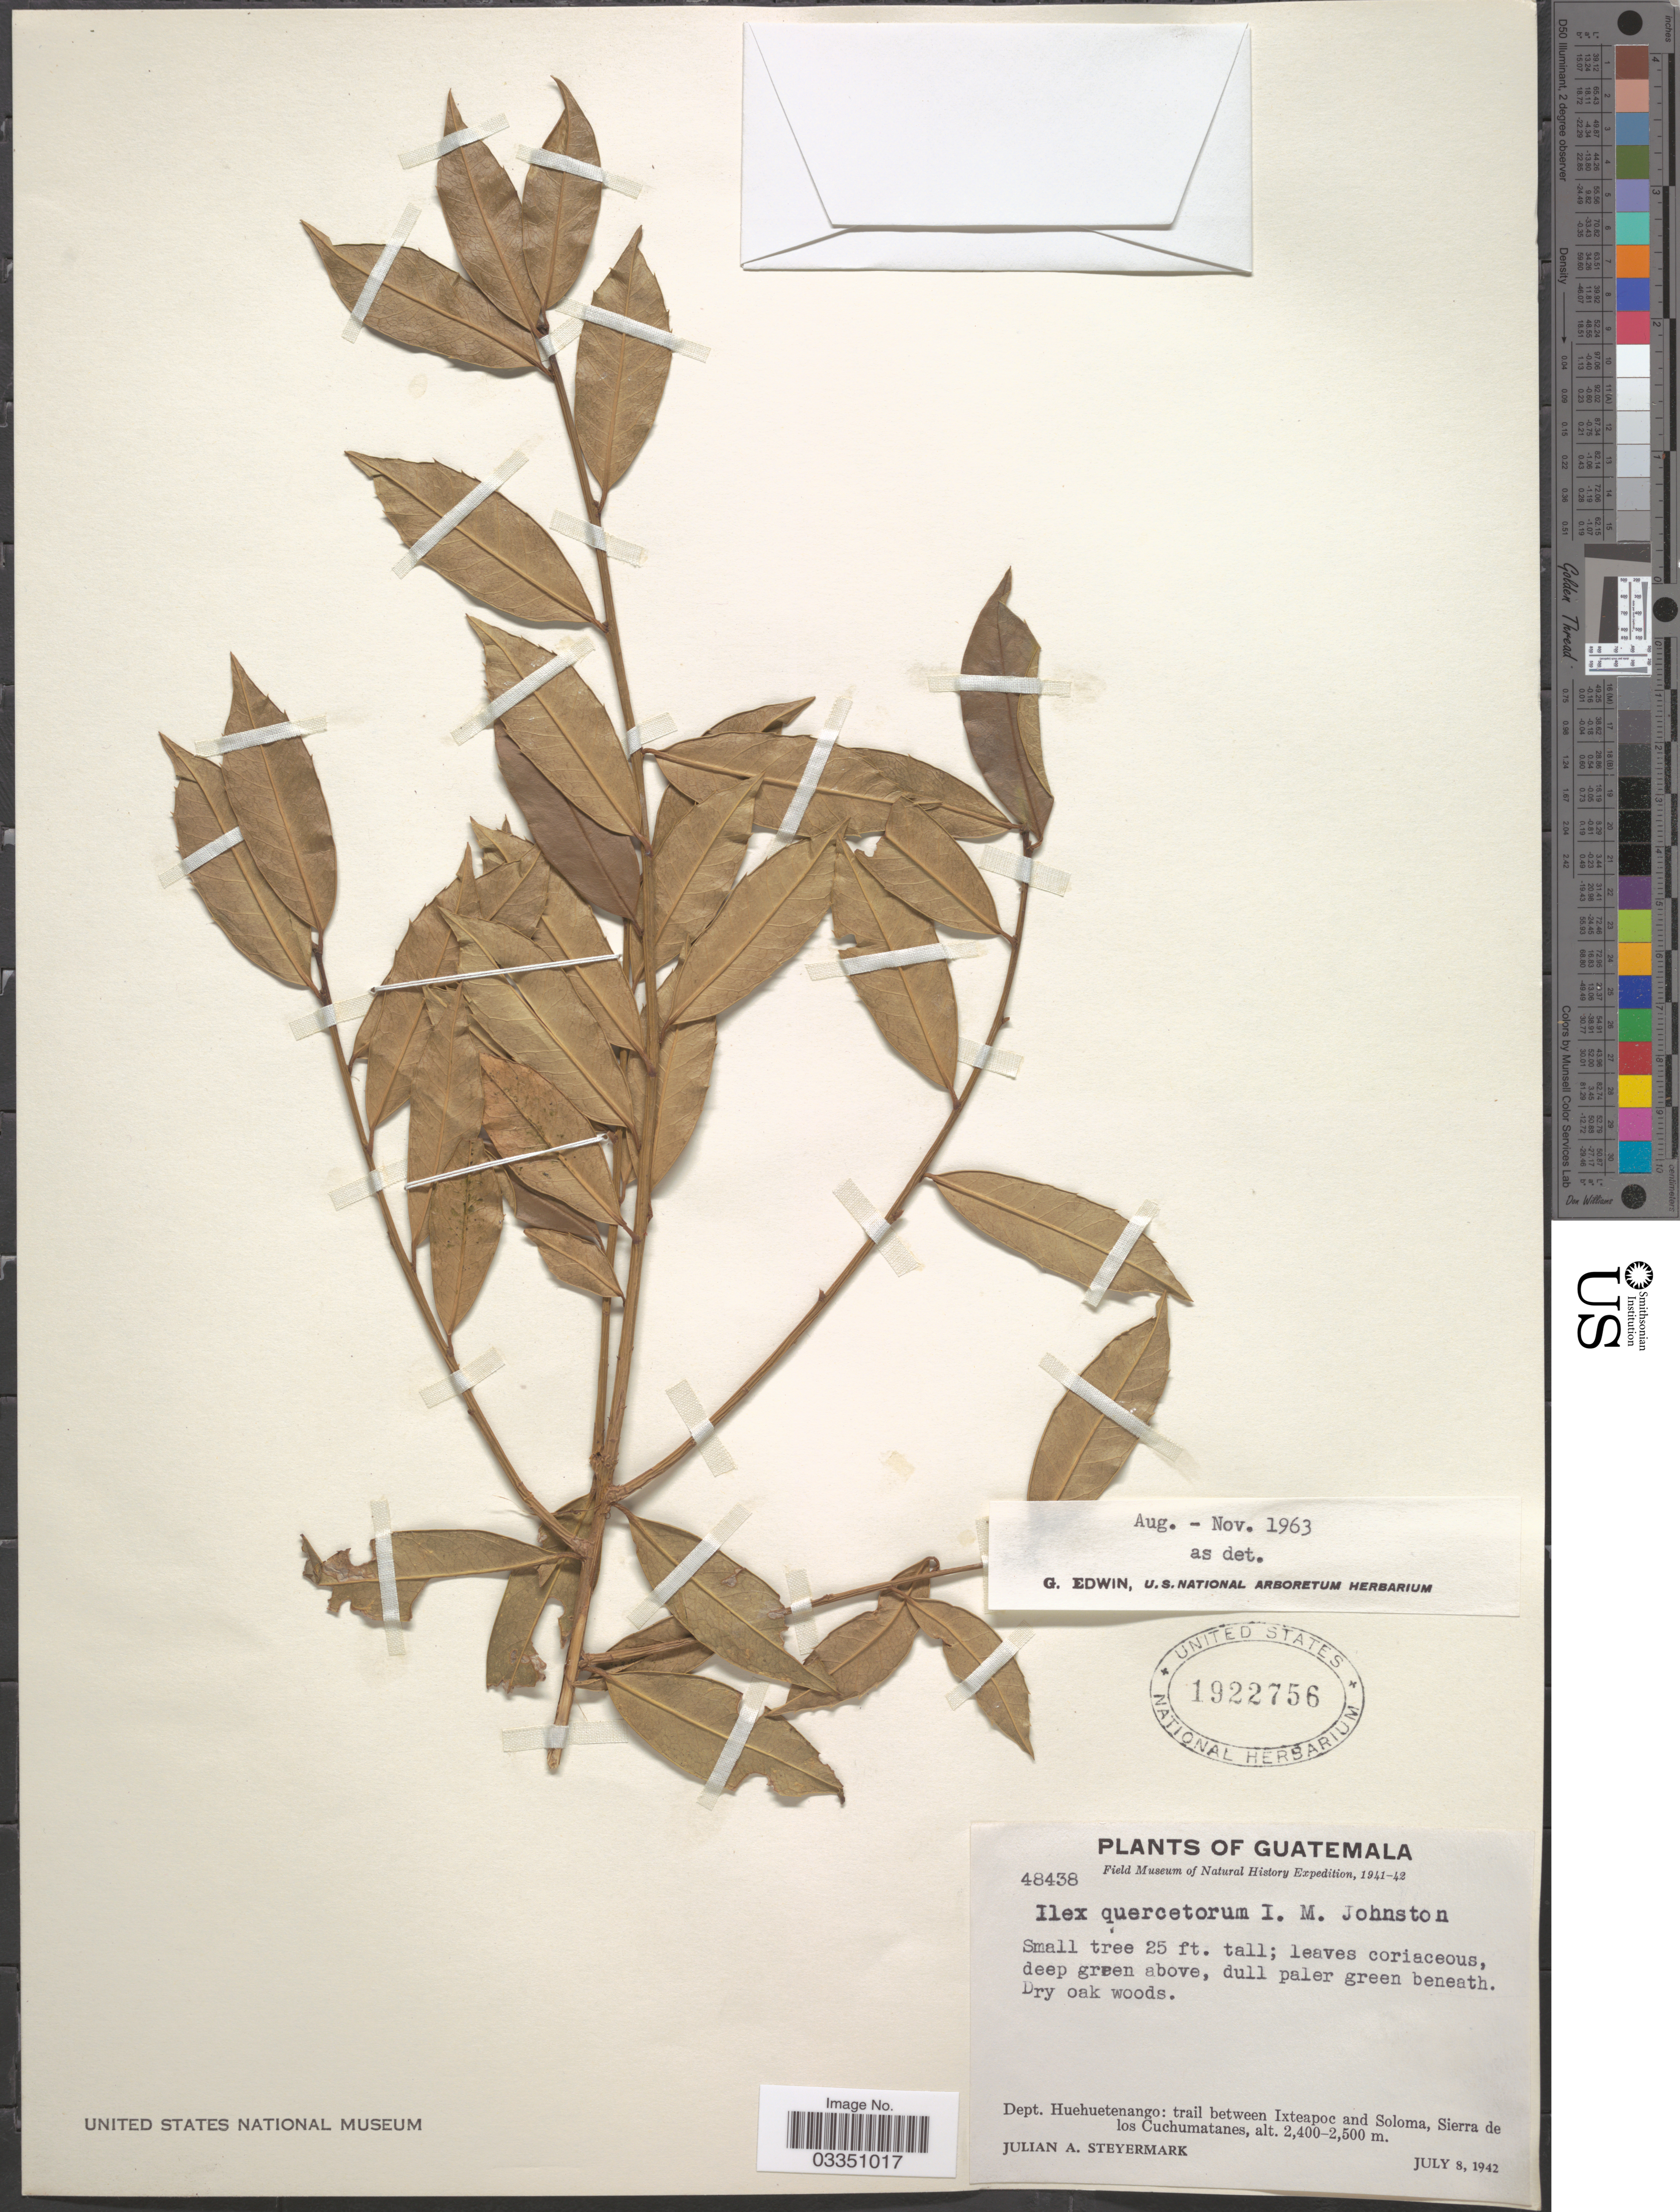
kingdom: Plantae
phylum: Tracheophyta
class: Magnoliopsida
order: Aquifoliales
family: Aquifoliaceae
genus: Ilex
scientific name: Ilex quercetorum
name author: I.M. Johnst.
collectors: J. Steyermark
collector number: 48438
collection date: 1942-07-08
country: Guatemala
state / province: Huehuetenango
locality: Dept. Huehuetenango: trail between Ixteapoc and Soloma, Sierra de los Cuchumatanes.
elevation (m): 2400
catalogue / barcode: US 1922756